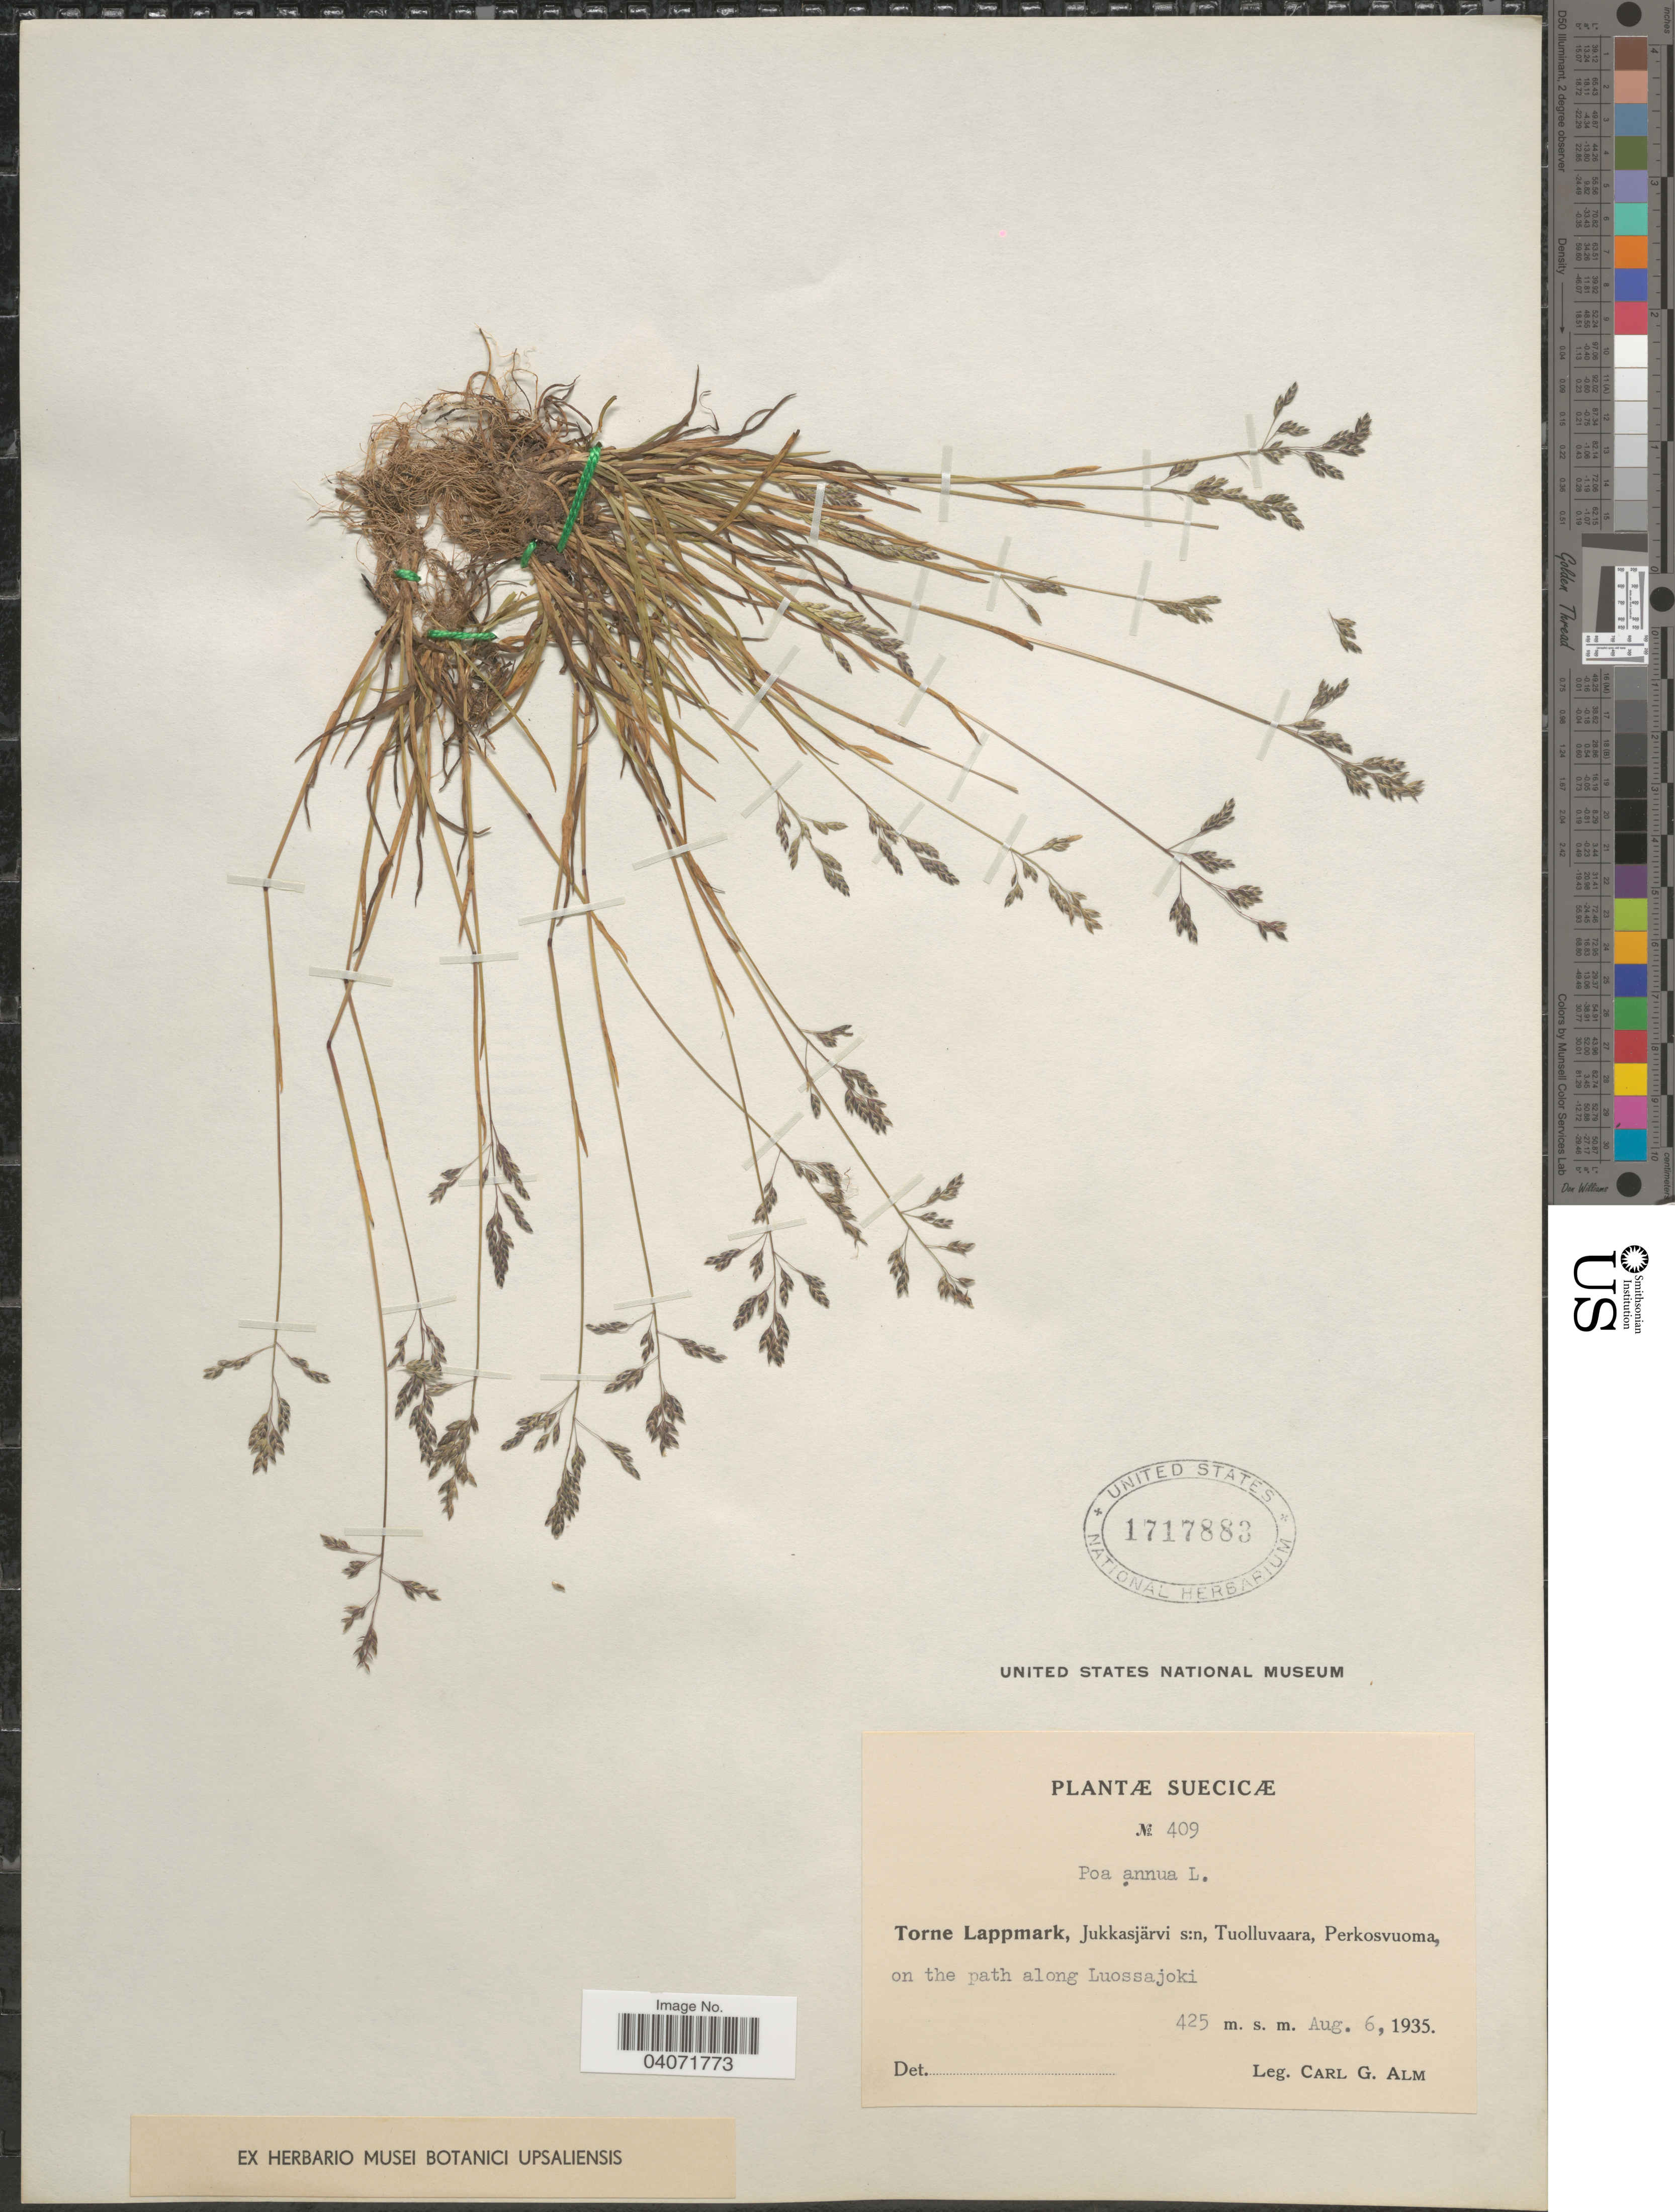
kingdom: Plantae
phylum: Tracheophyta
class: Liliopsida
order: Poales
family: Poaceae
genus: Poa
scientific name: Poa annua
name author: L.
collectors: C. G. Alm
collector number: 409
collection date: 1935-08-06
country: Sweden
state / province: Norrbotten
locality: Suecicæ. Torne Lappmark, Jukkasjärvi, Tuolluvaara, Perkosvuoma, on the path along Luossajoki.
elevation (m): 425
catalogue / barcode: US 1717883